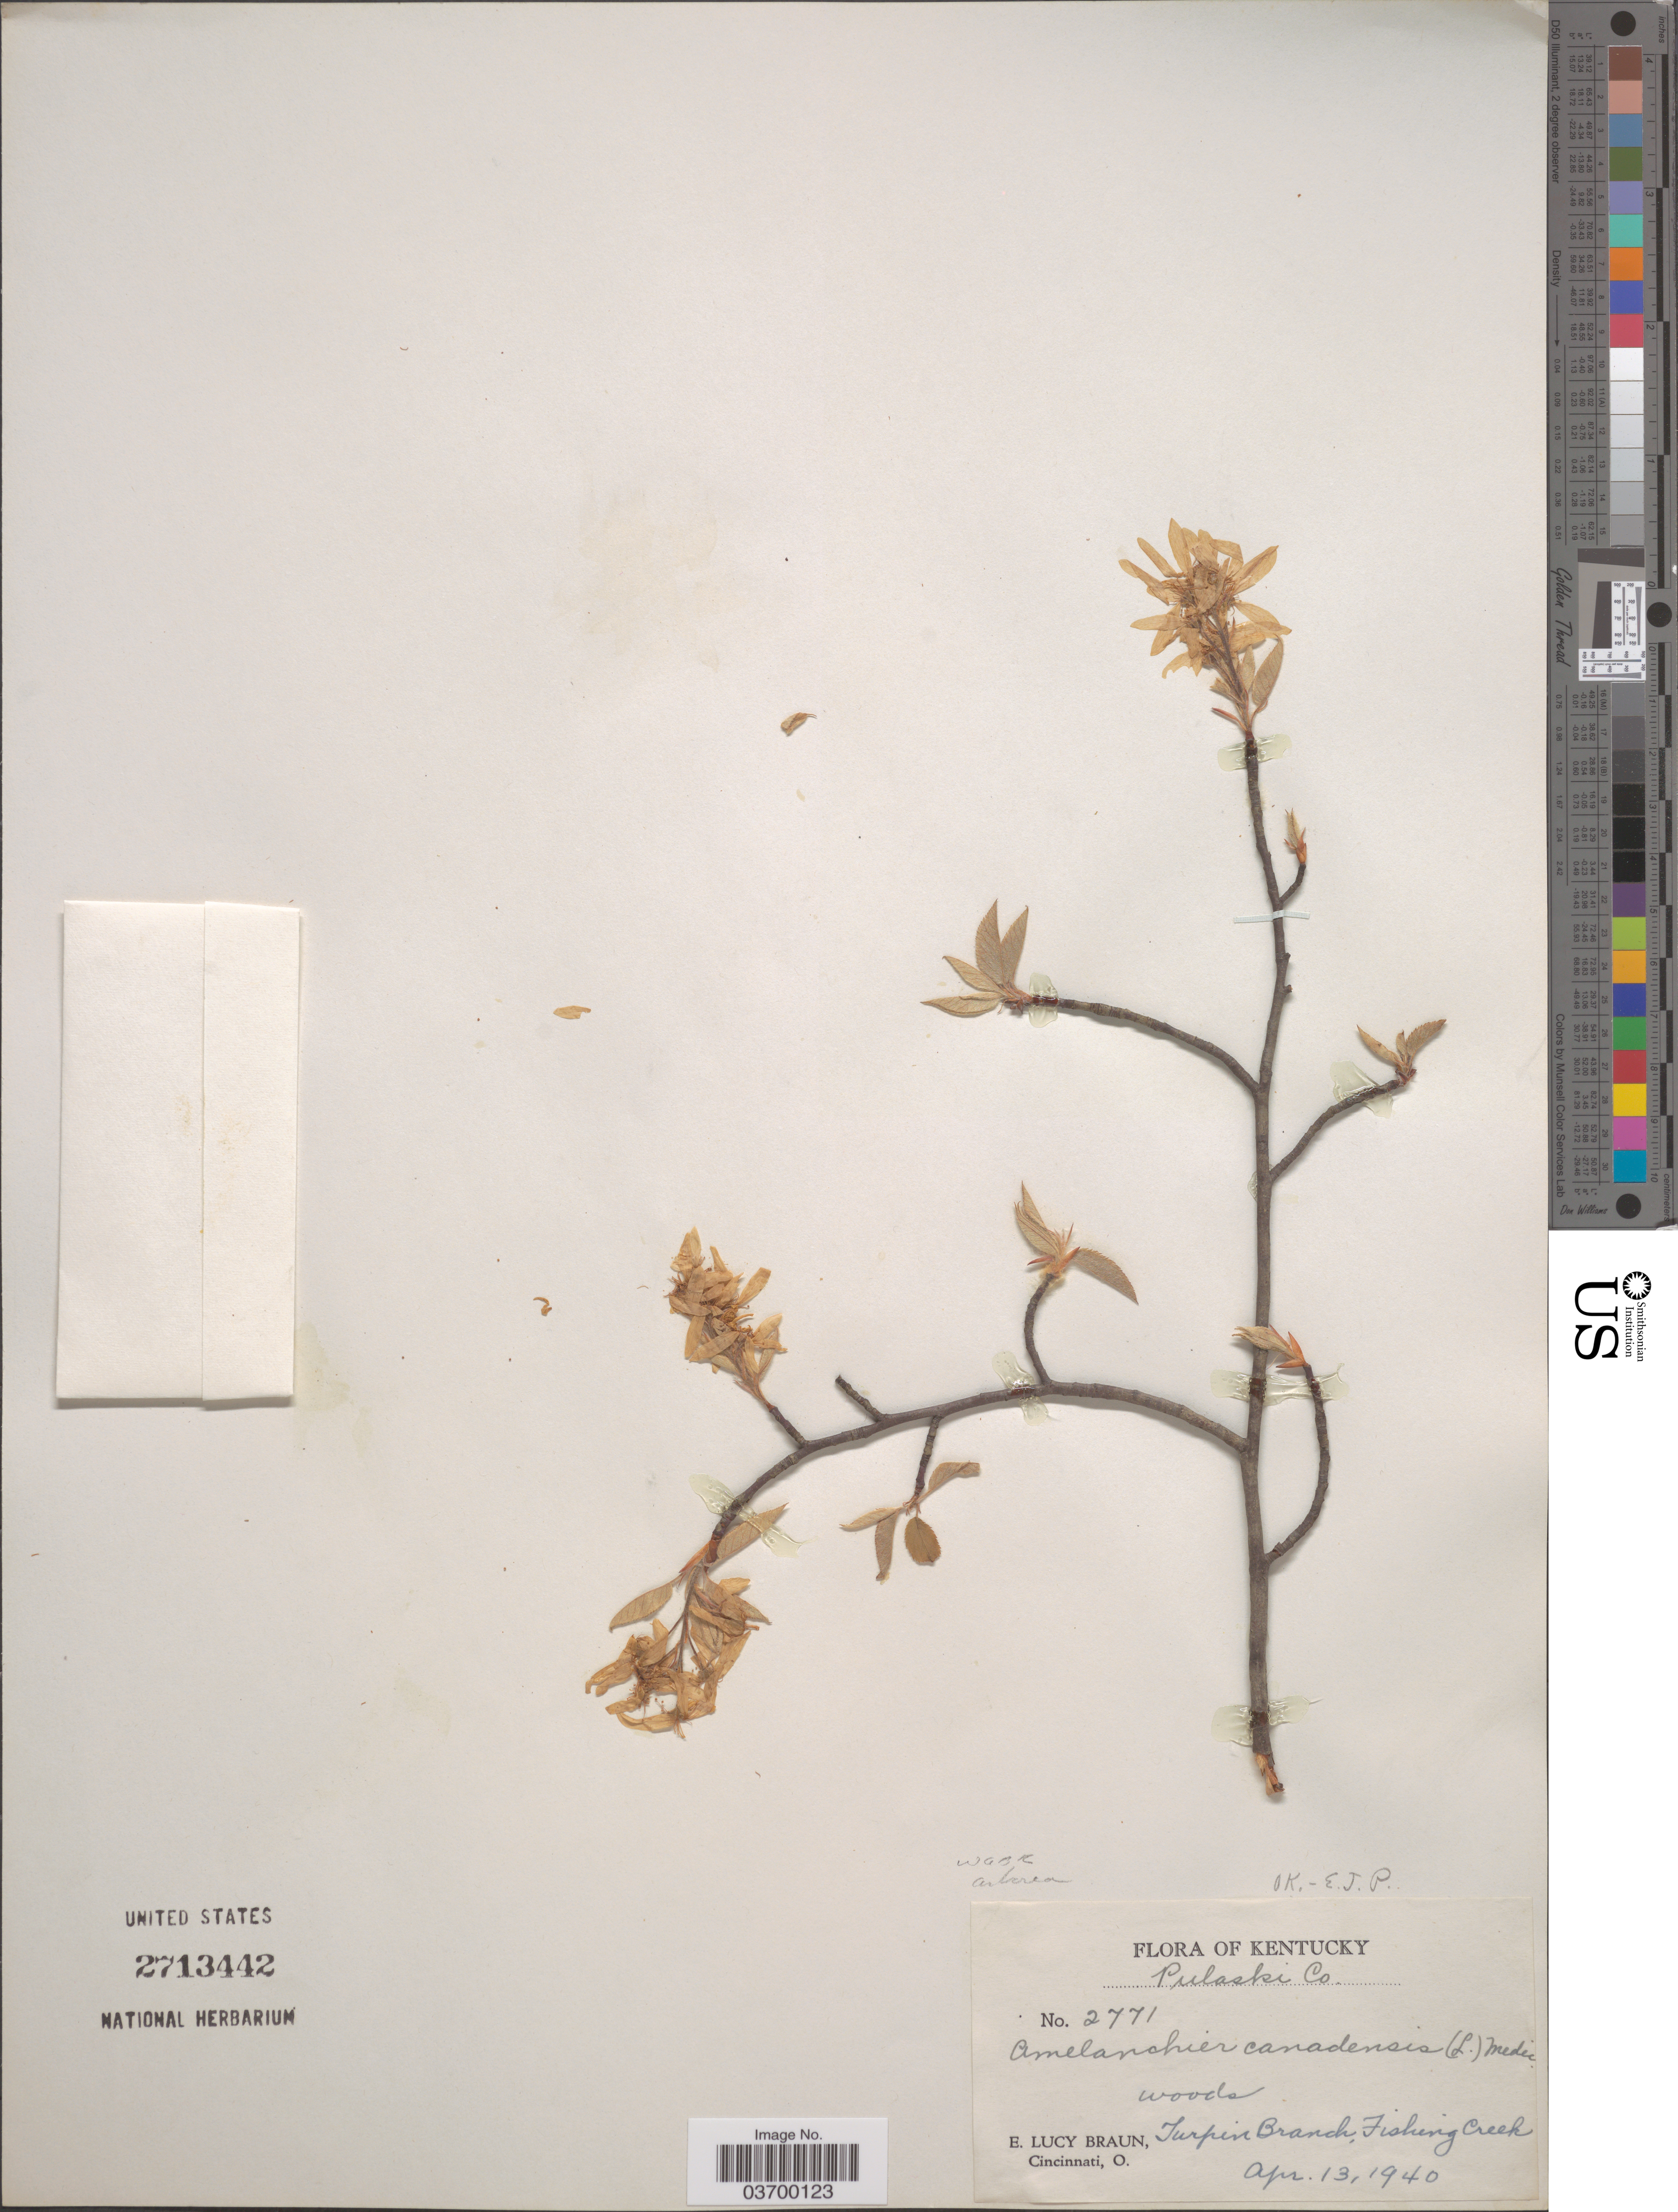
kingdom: Plantae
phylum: Tracheophyta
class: Magnoliopsida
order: Rosales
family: Rosaceae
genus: Amelanchier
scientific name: Amelanchier arborea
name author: (F. Michx.) Fernald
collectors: E. L. Braun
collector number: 2771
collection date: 1940-04-13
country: United States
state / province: Kentucky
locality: Pulaski Co. Turpin Branch, Fishing Creek.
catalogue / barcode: US 2713442